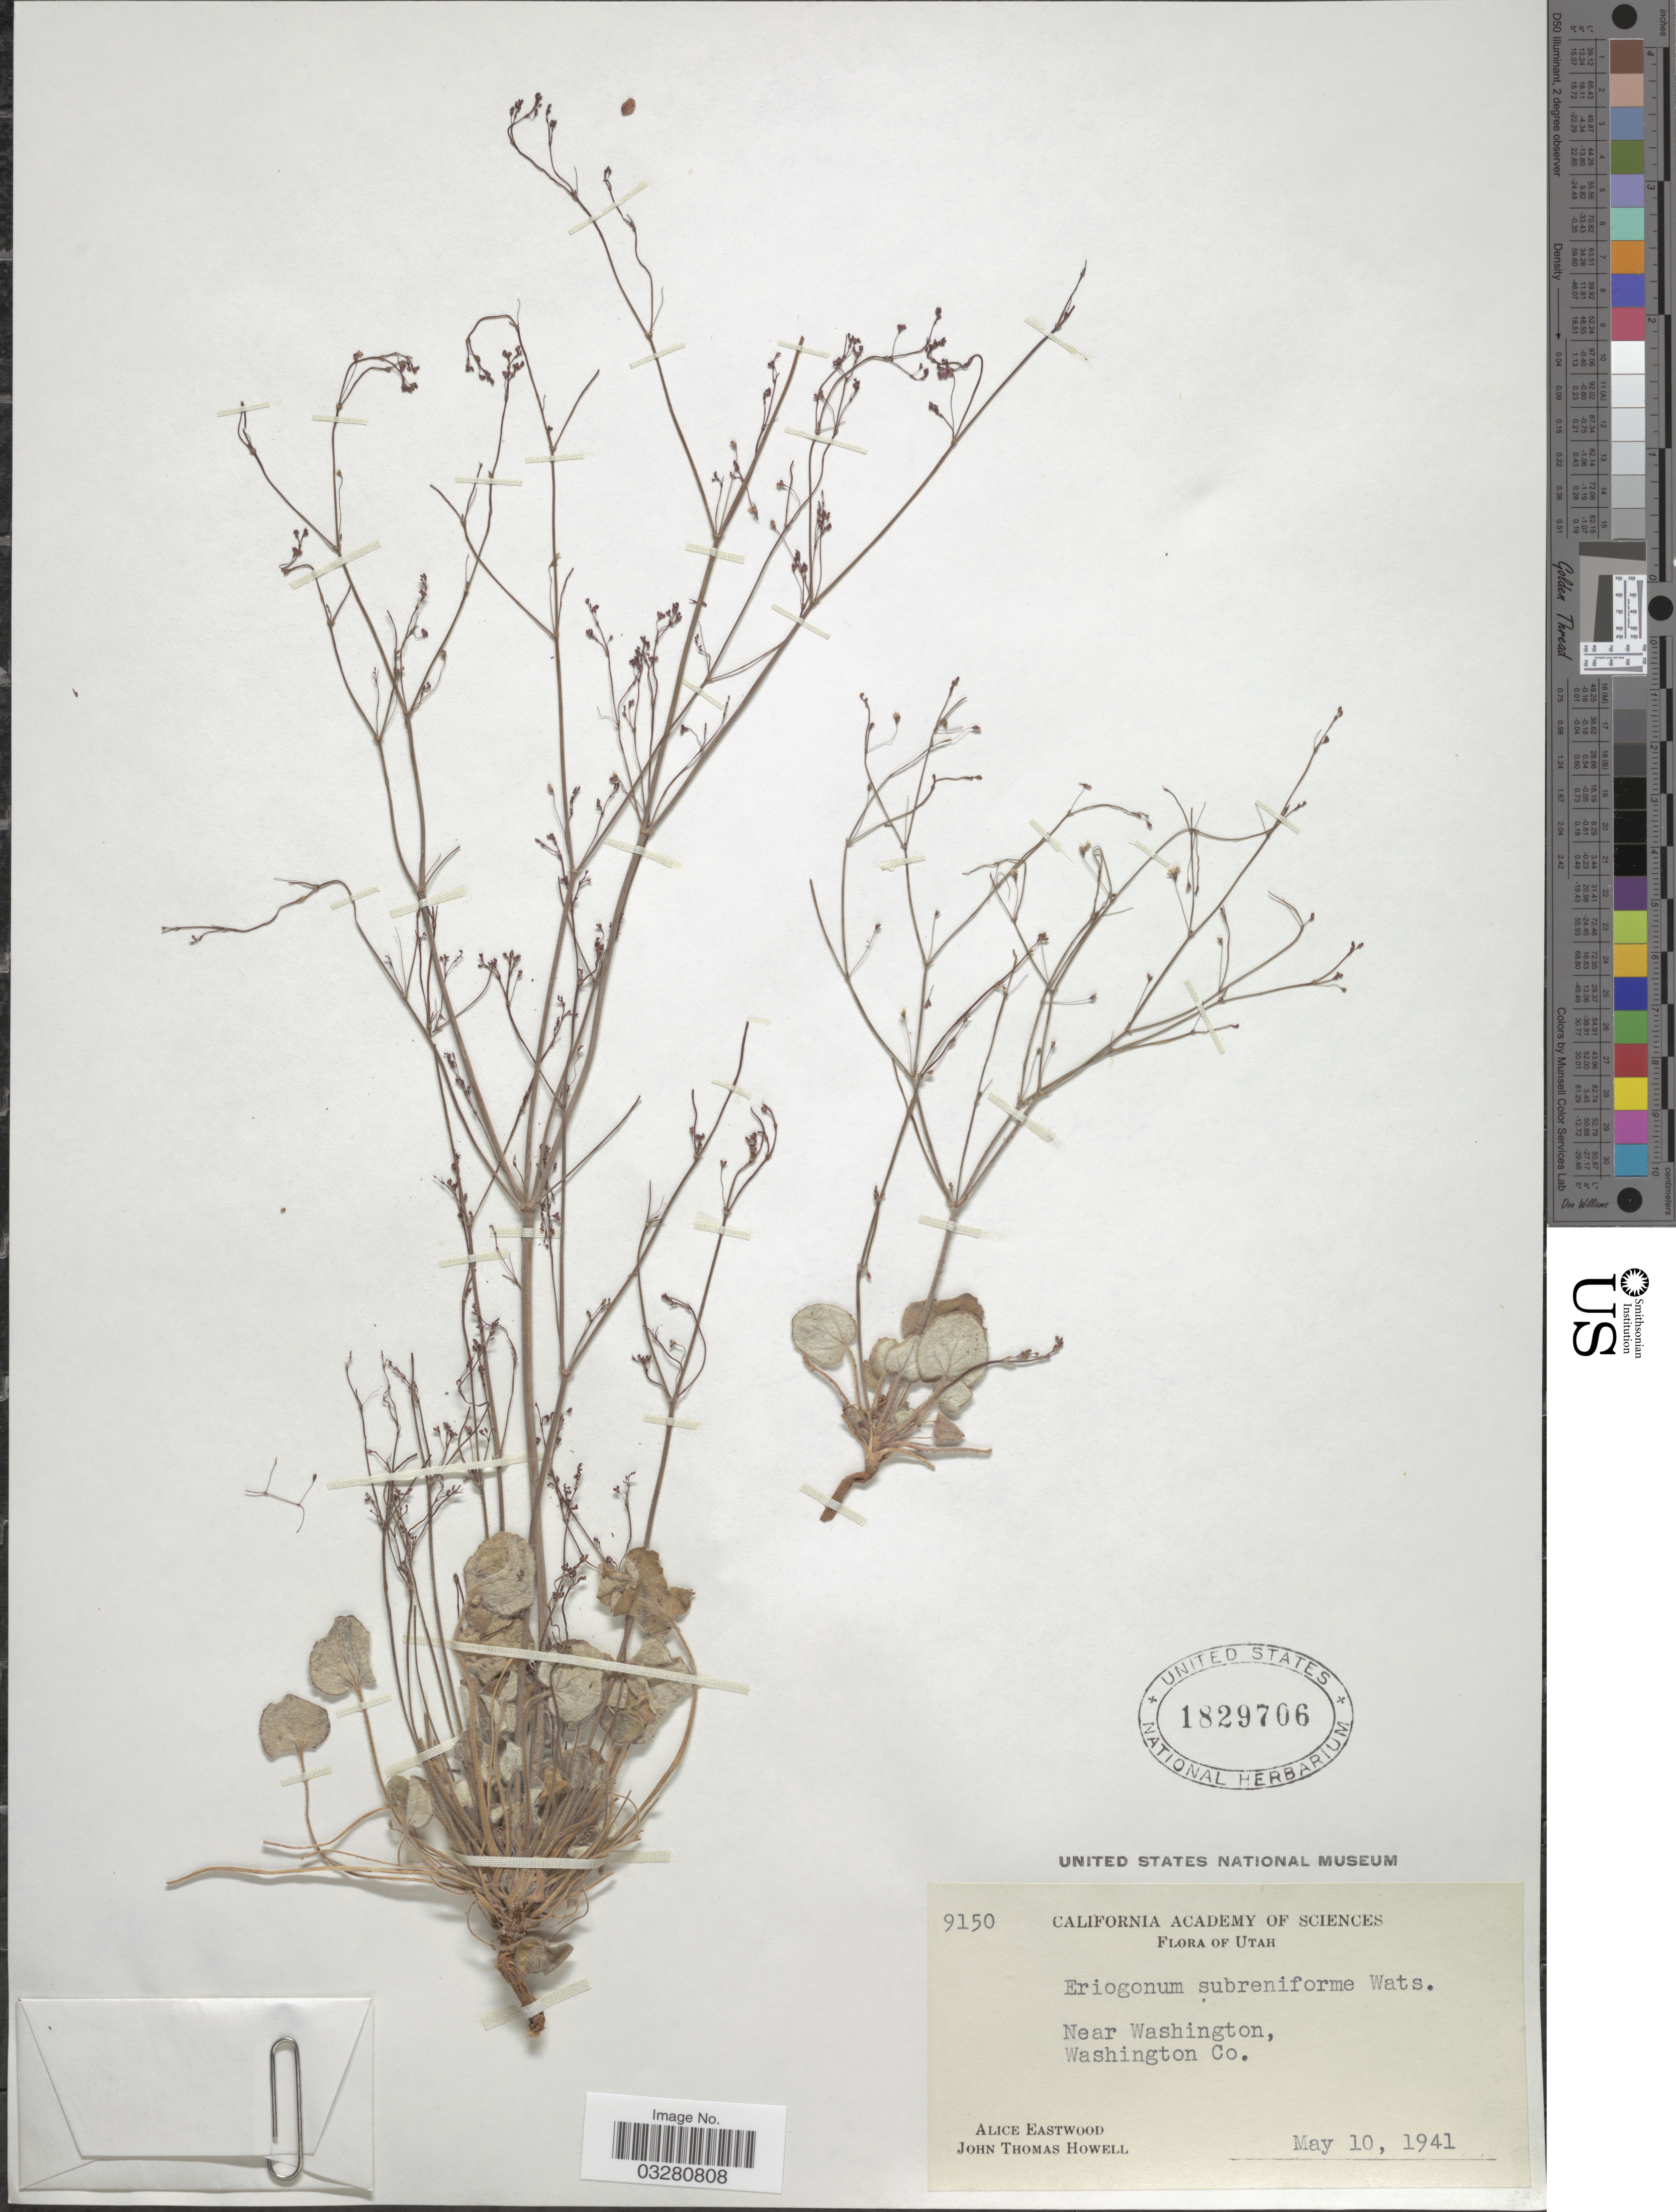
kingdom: Plantae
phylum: Tracheophyta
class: Magnoliopsida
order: Caryophyllales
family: Polygonaceae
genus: Eriogonum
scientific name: Eriogonum subreniforme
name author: S. Watson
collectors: A. Eastwood & J. T. Howell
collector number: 9150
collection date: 1941-05-10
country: United States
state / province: Utah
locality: Near Washington, Washington Co.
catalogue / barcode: US 1829706